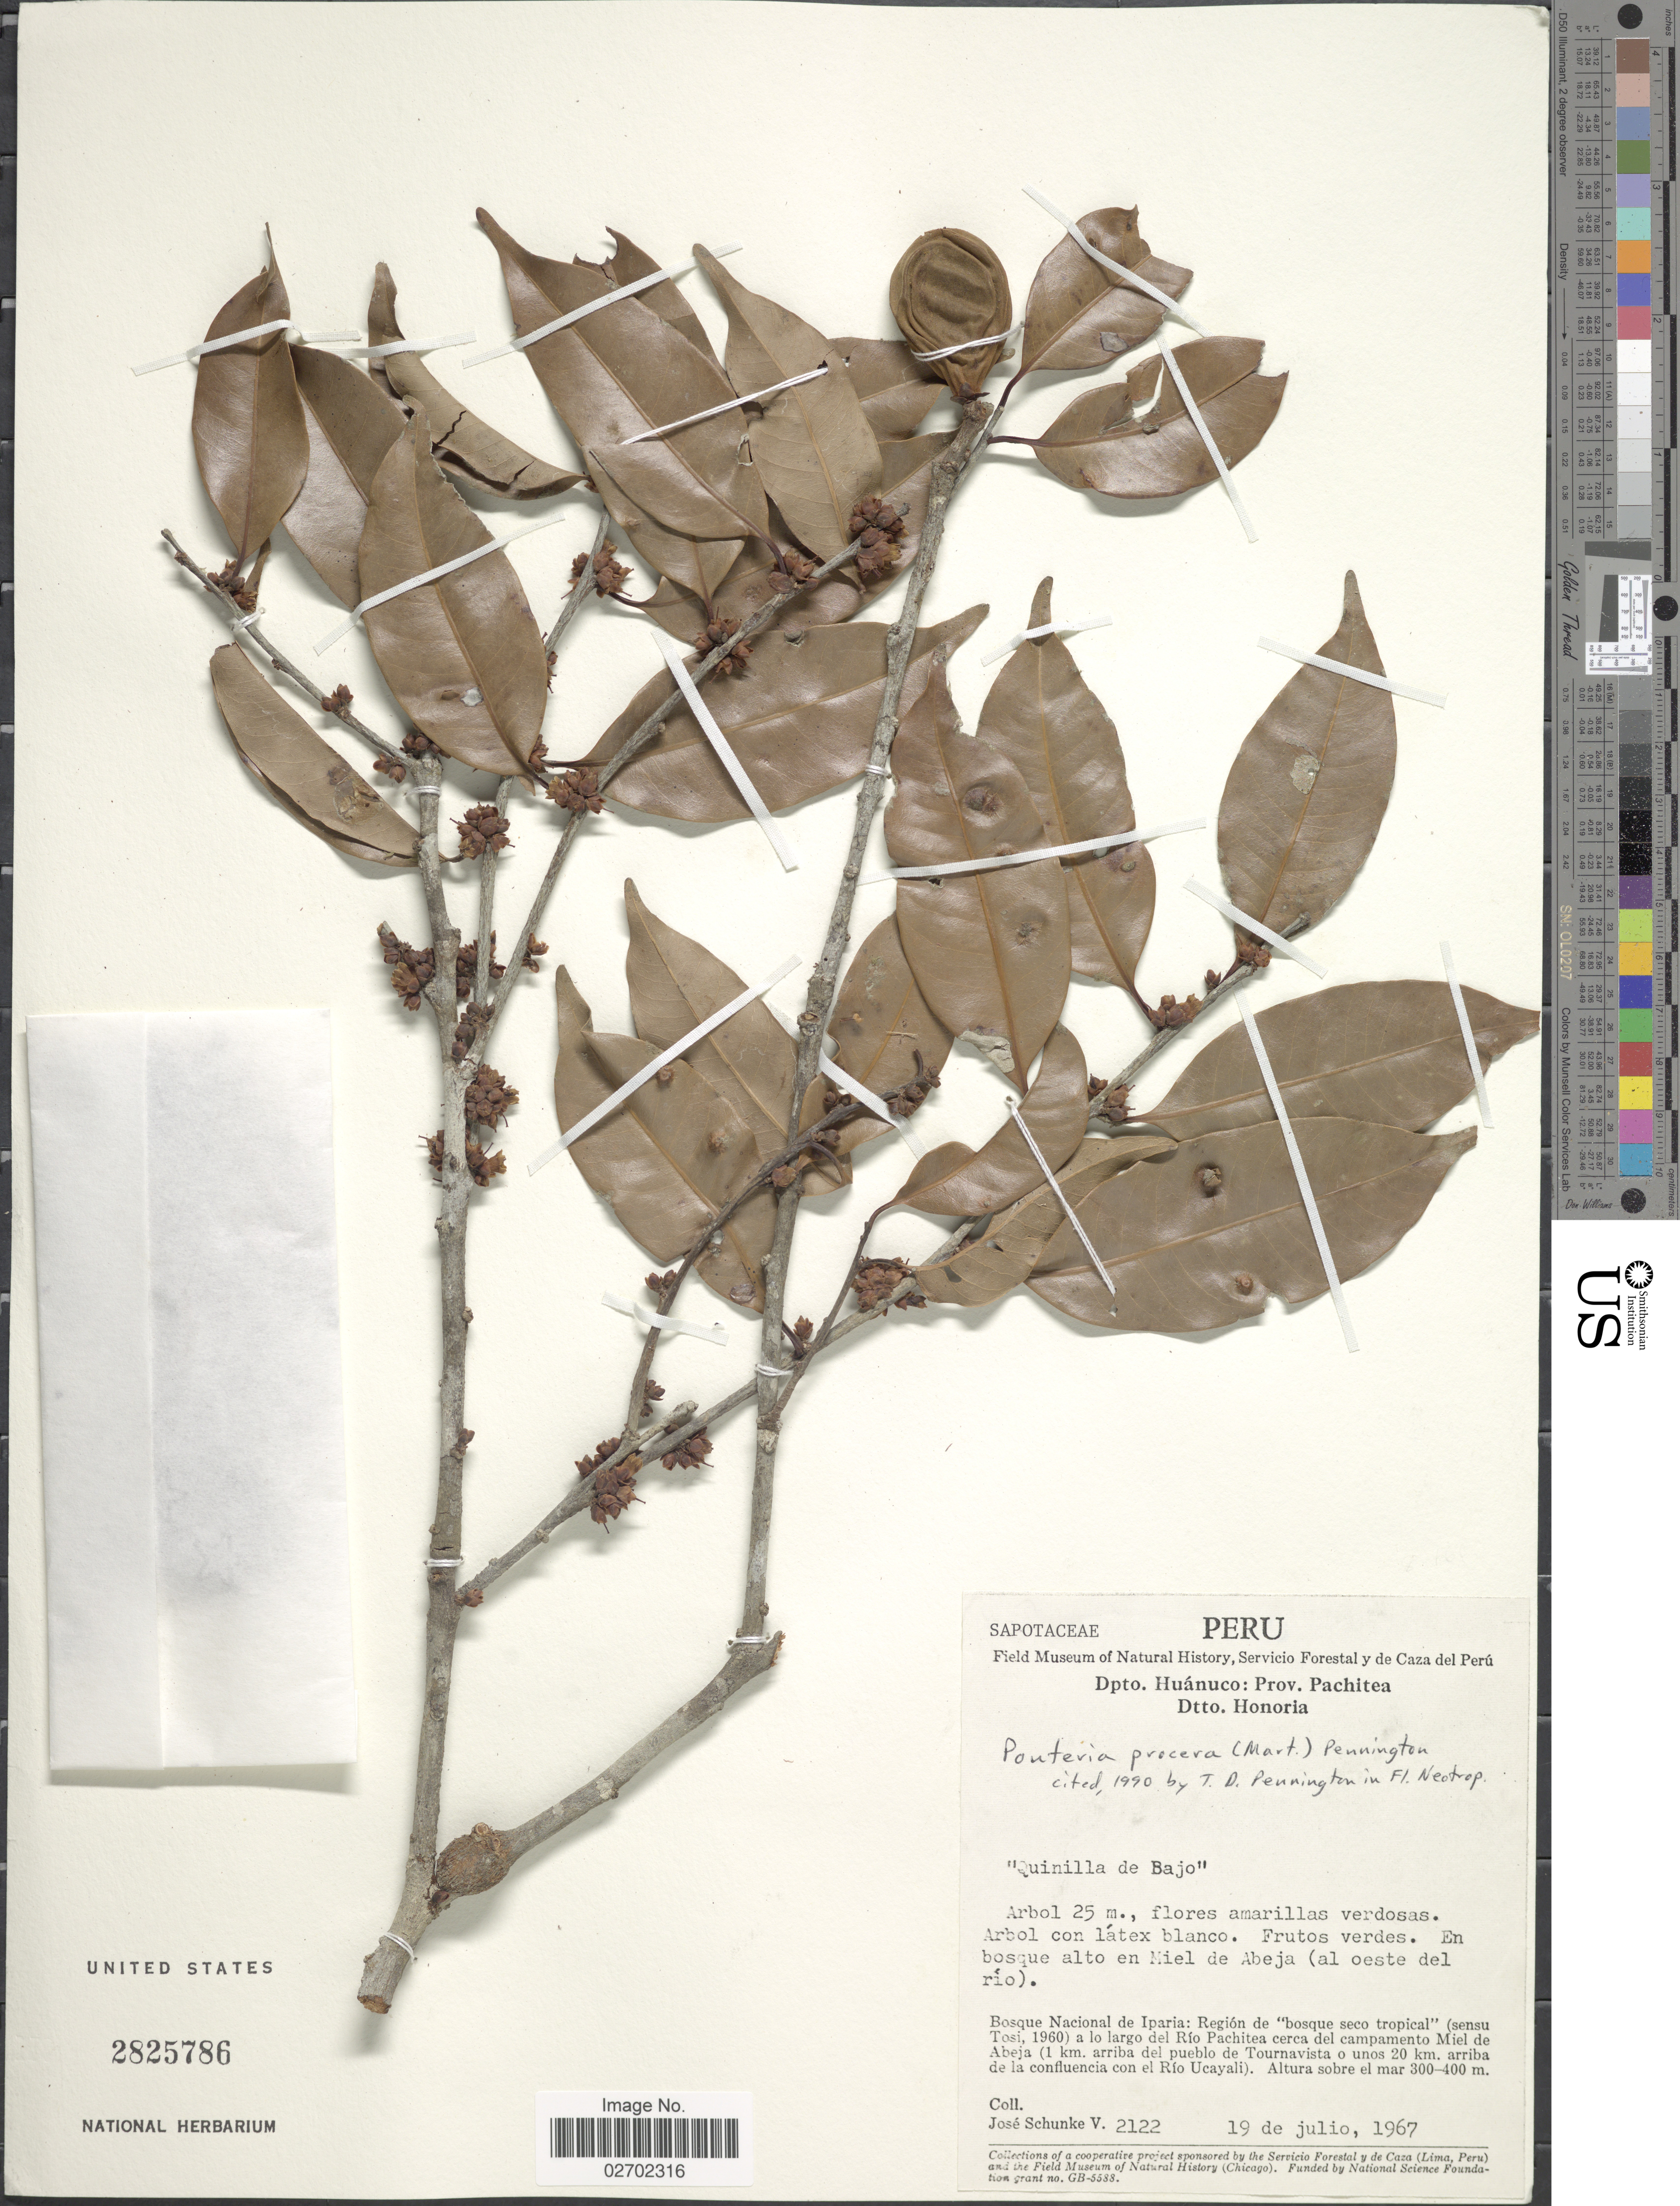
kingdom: Plantae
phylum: Tracheophyta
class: Magnoliopsida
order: Ericales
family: Sapotaceae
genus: Pouteria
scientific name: Pouteria procera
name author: (Mart.) T.D. Penn.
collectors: J. Schunke Vigo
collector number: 2122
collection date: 1967-07-19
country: Peru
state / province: Huánuco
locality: Dpto. Huánuco: Prov. Pachitea Dtto. Honoria. En bosque alto en Miel de Abeja (al oeste del río) Bosque Nacional de Iparia; Región de 'bosque seco tropical' (sensu Tosi, 1960) a lo largo del Río pachitea cerca del campamento Miel de Abeja (1 km arriba del pueblo de Tournavista o unos 20 km arriba de la confluencia con el Río Ucayali)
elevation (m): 300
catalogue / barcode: US 2825786